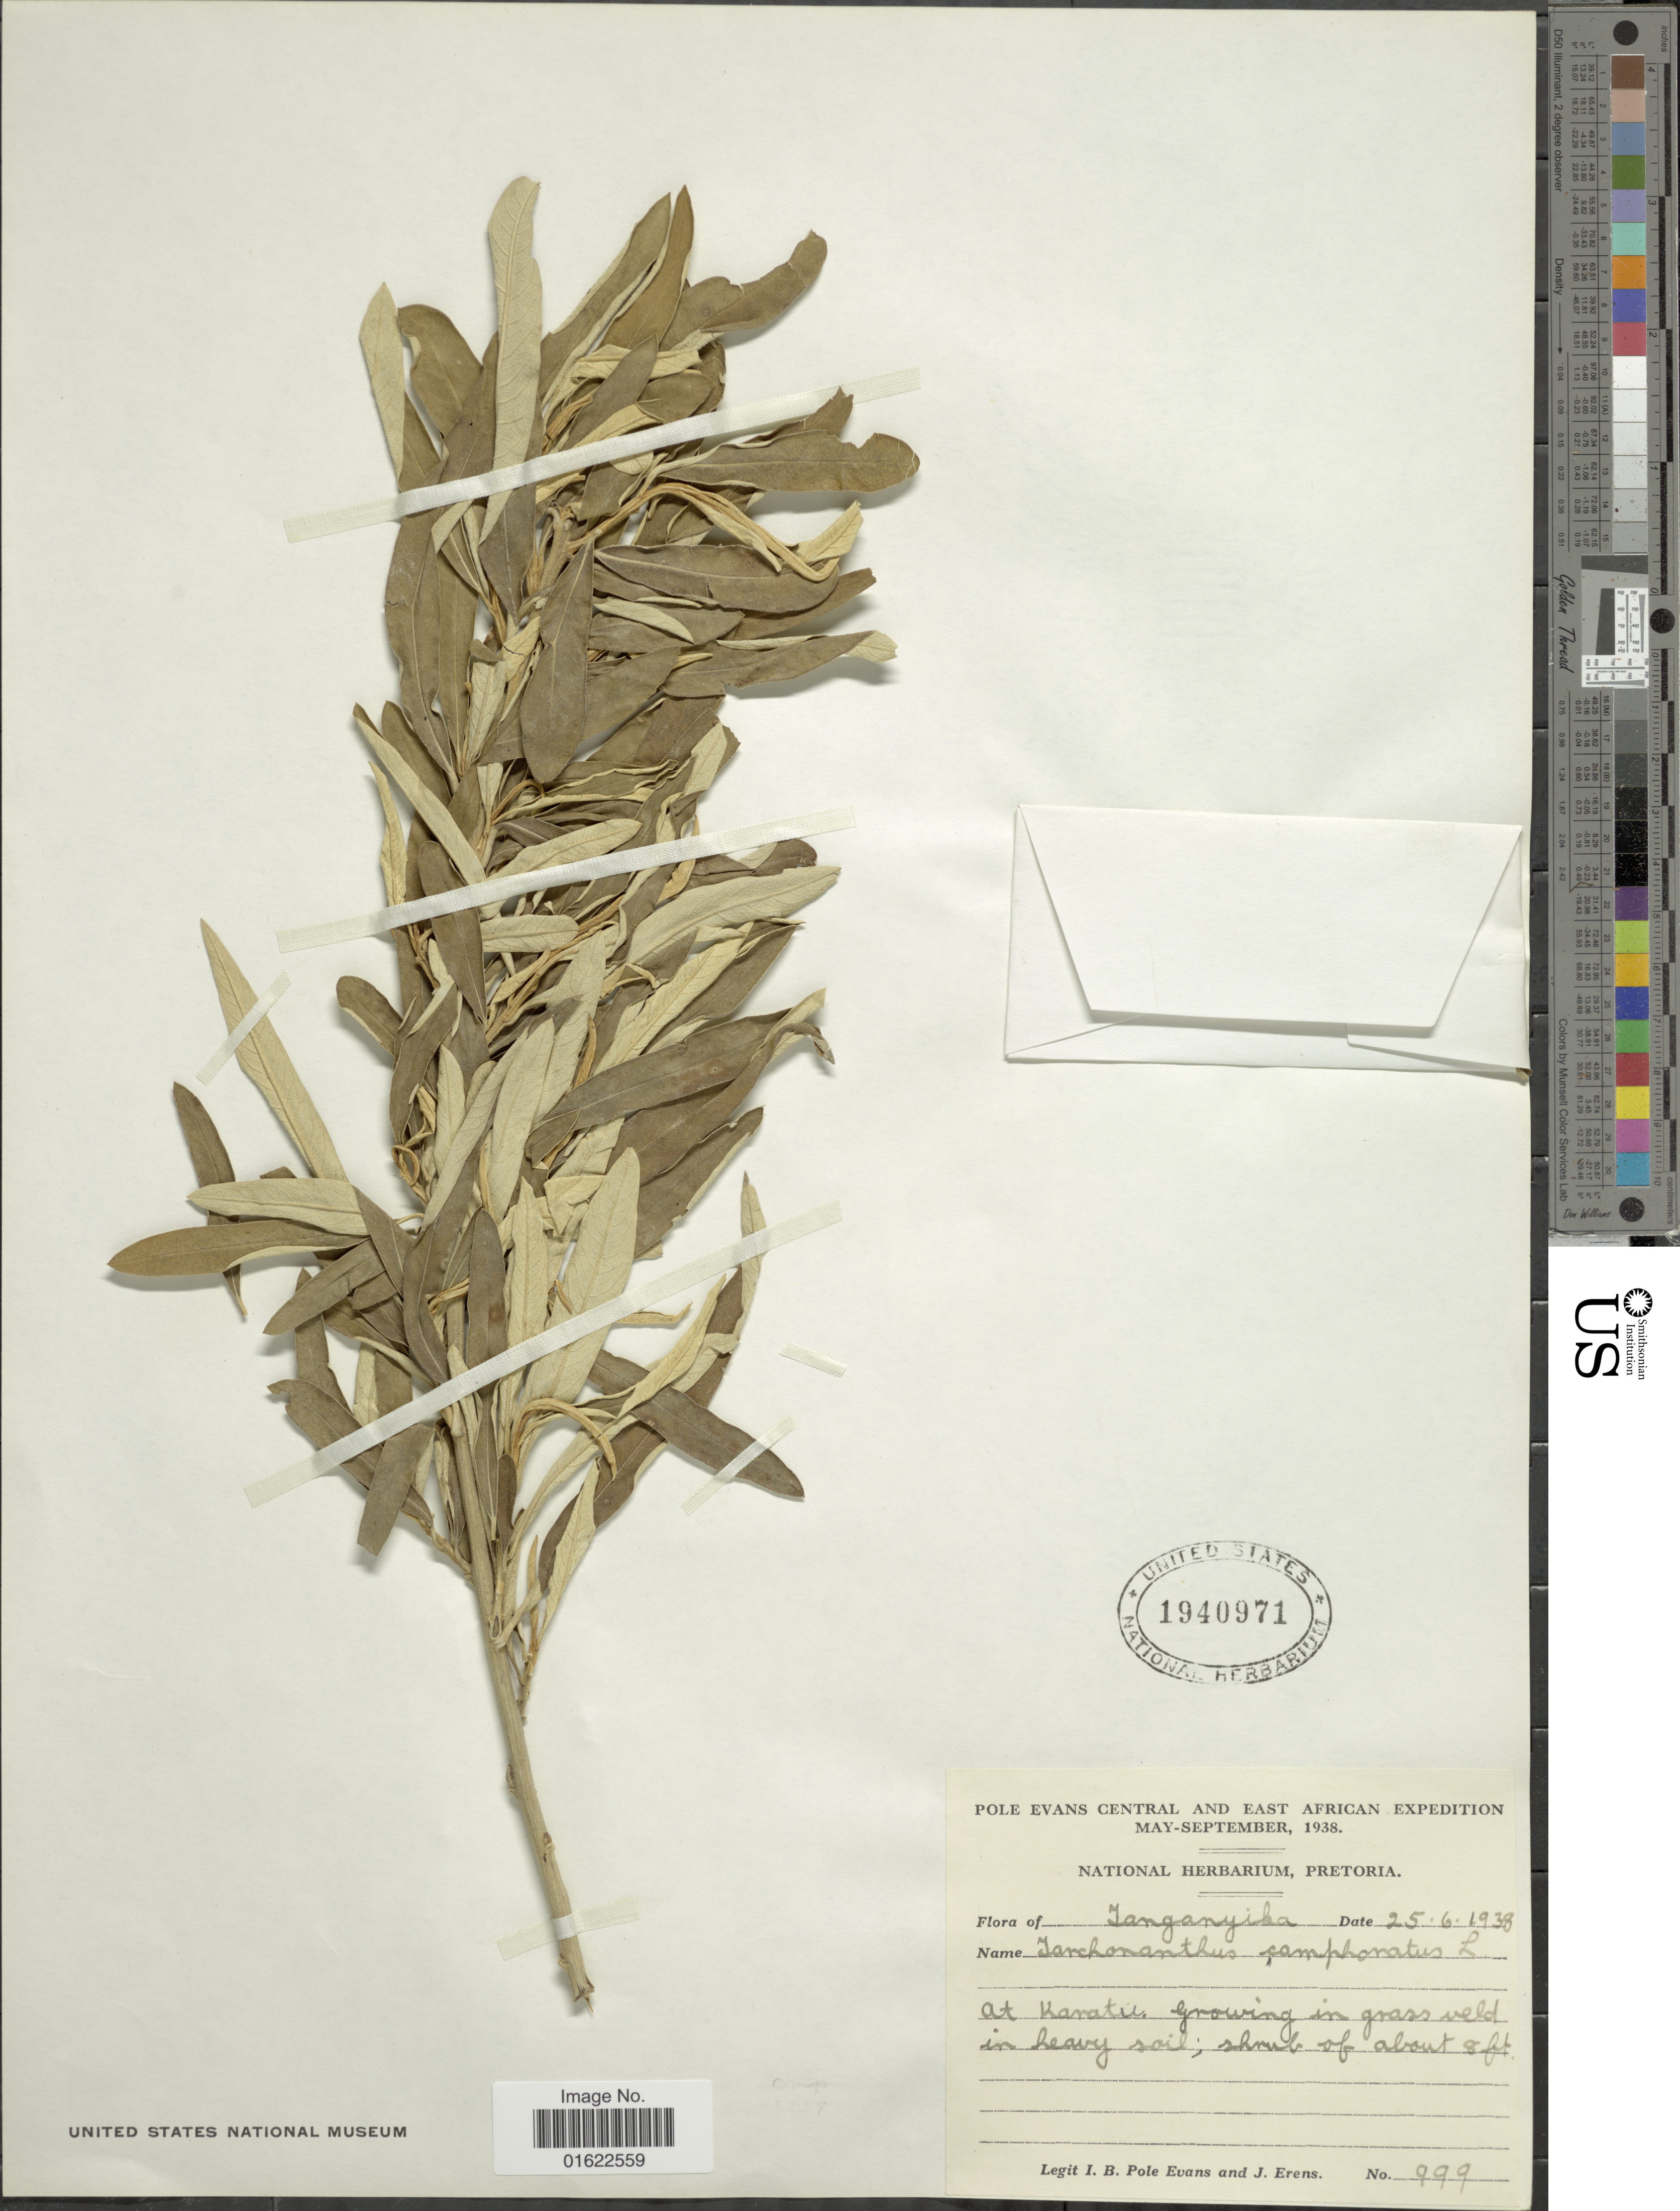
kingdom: Plantae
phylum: Tracheophyta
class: Magnoliopsida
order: Asterales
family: Asteraceae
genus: Tarchonanthus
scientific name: Tarchonanthus camphoratus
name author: L.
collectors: I. B. Pole-Evans & J. Erens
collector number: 999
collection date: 1938-06-25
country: Tanzania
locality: Central and East African, Tanganyika, At Karatu growing in grass veld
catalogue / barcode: US 1940971